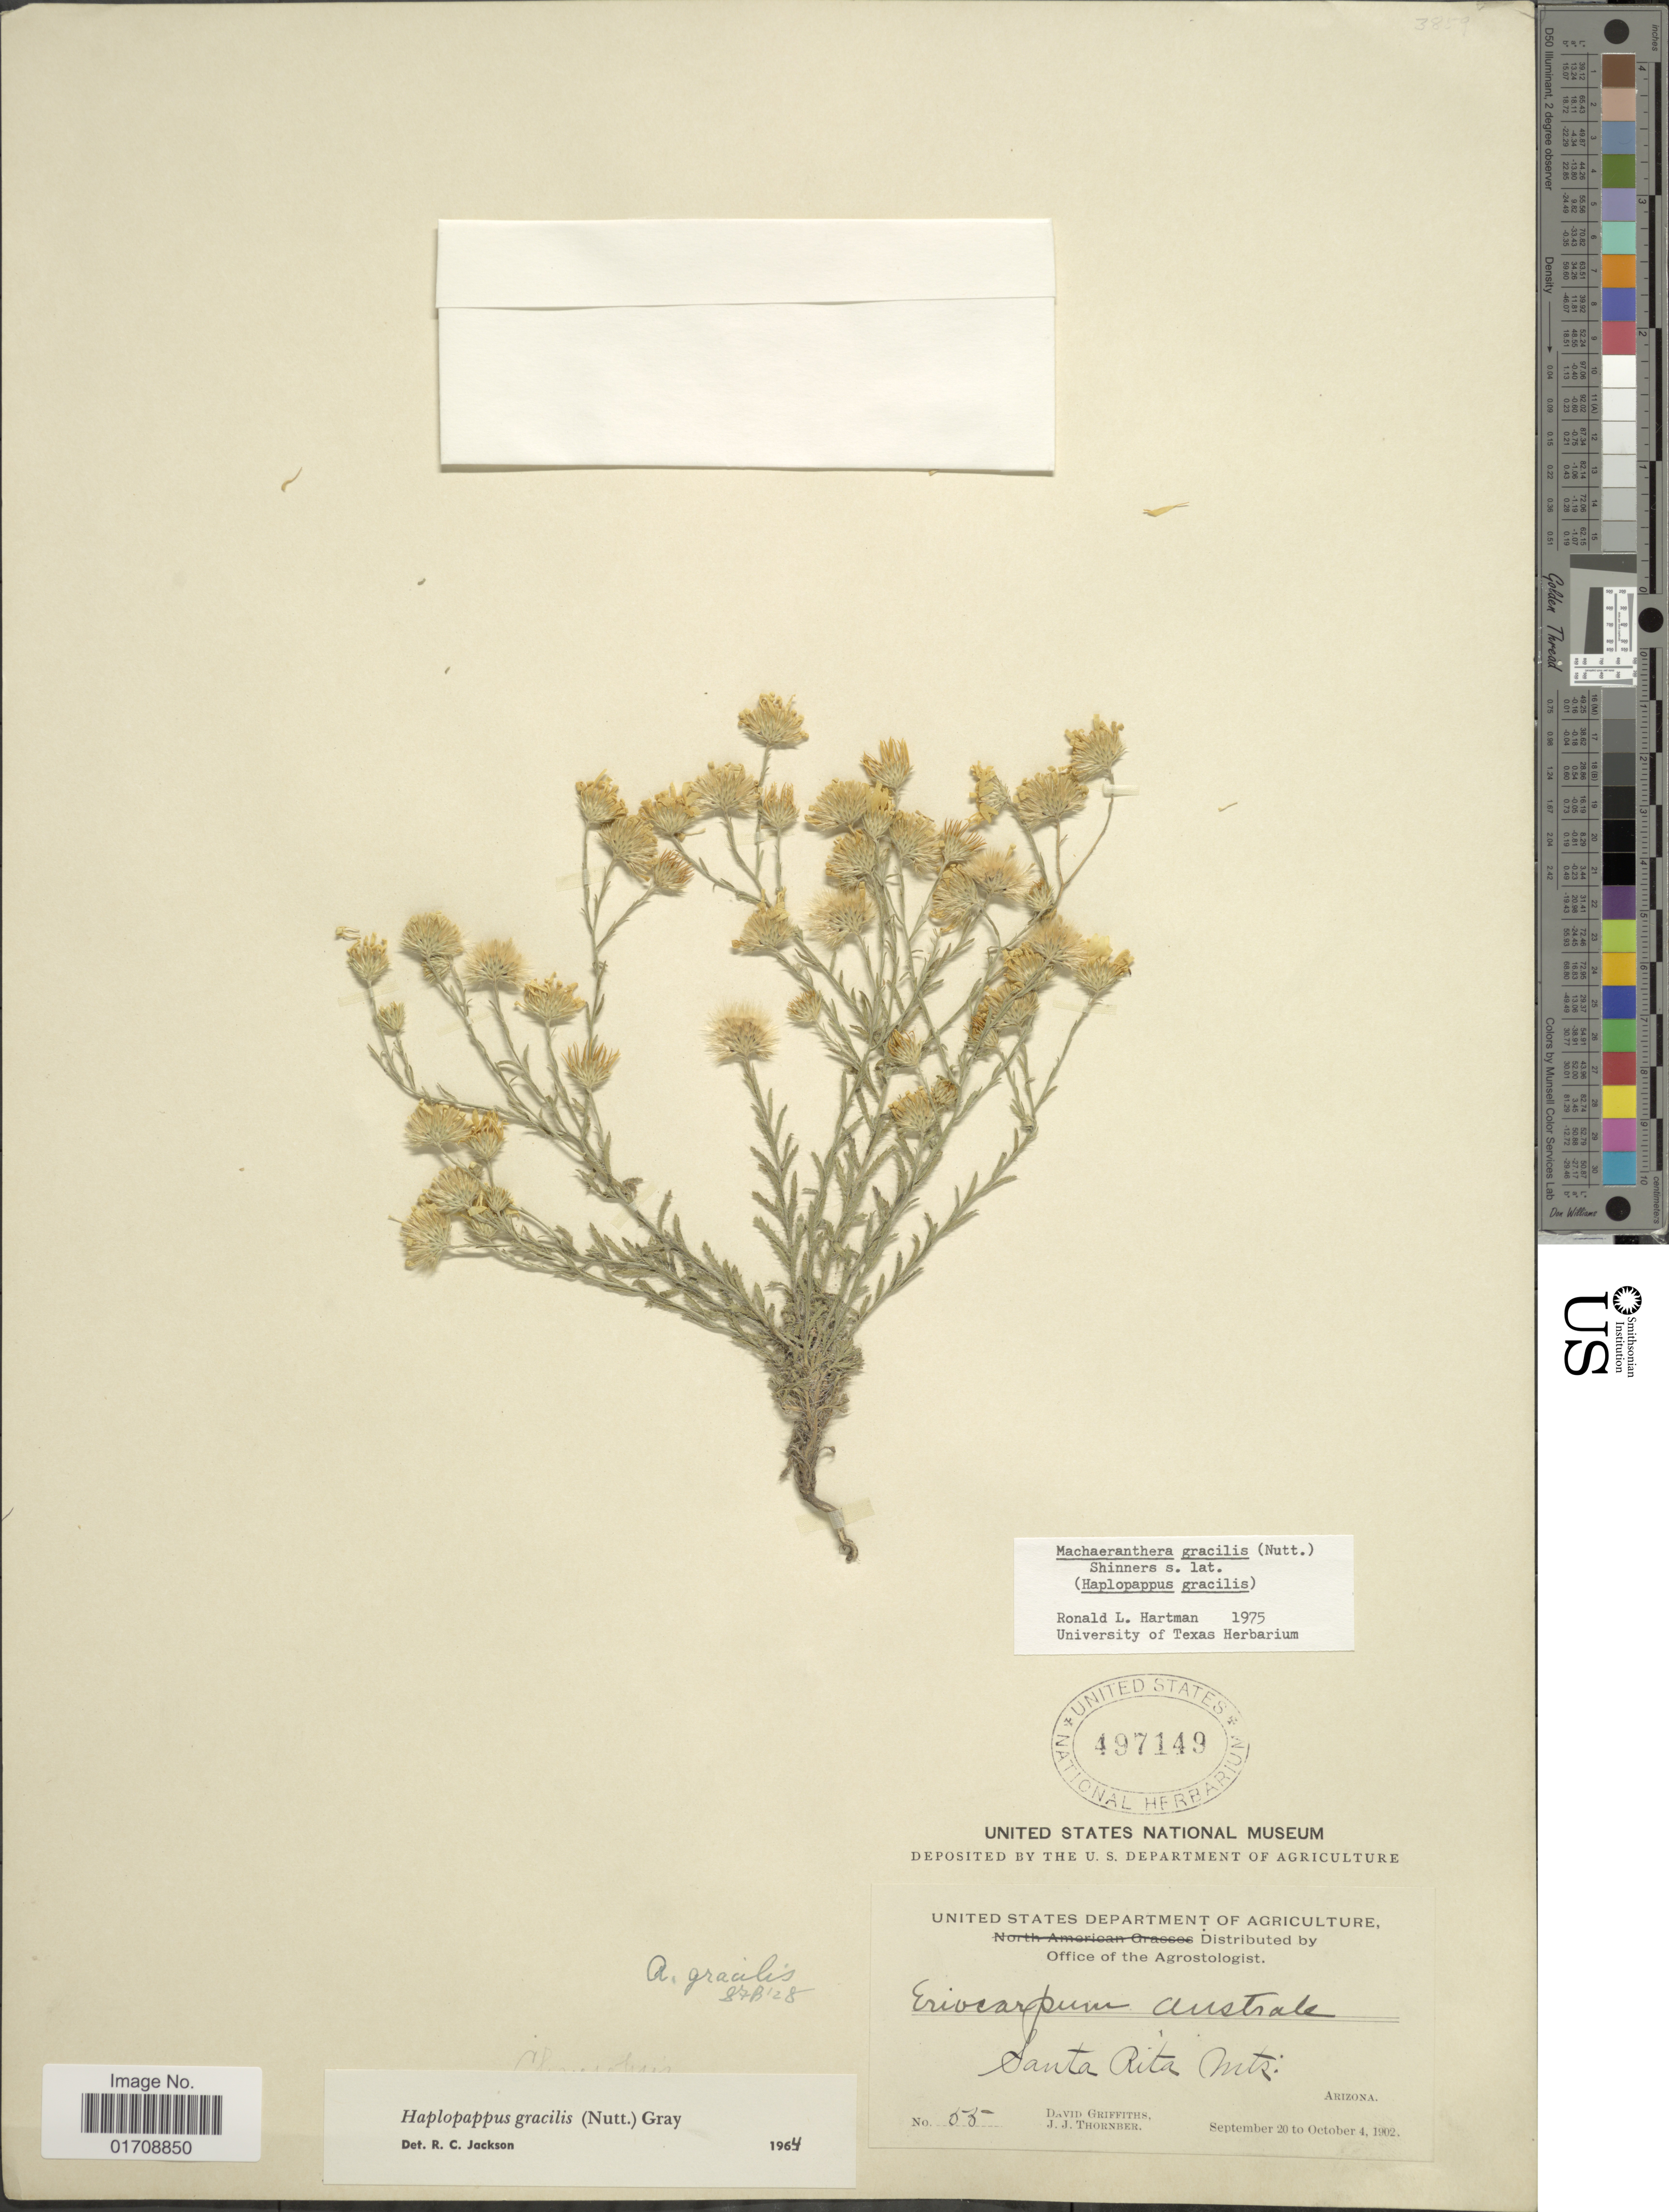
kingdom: Plantae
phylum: Tracheophyta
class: Magnoliopsida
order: Asterales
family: Asteraceae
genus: Machaeranthera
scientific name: Machaeranthera gracilis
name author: (Nutt.) Shinners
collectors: D. Griffiths & J. Thornber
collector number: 55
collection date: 1902-09-20/1902-10-04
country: United States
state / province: Arizona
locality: Santa Rita Mts.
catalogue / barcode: US 497149